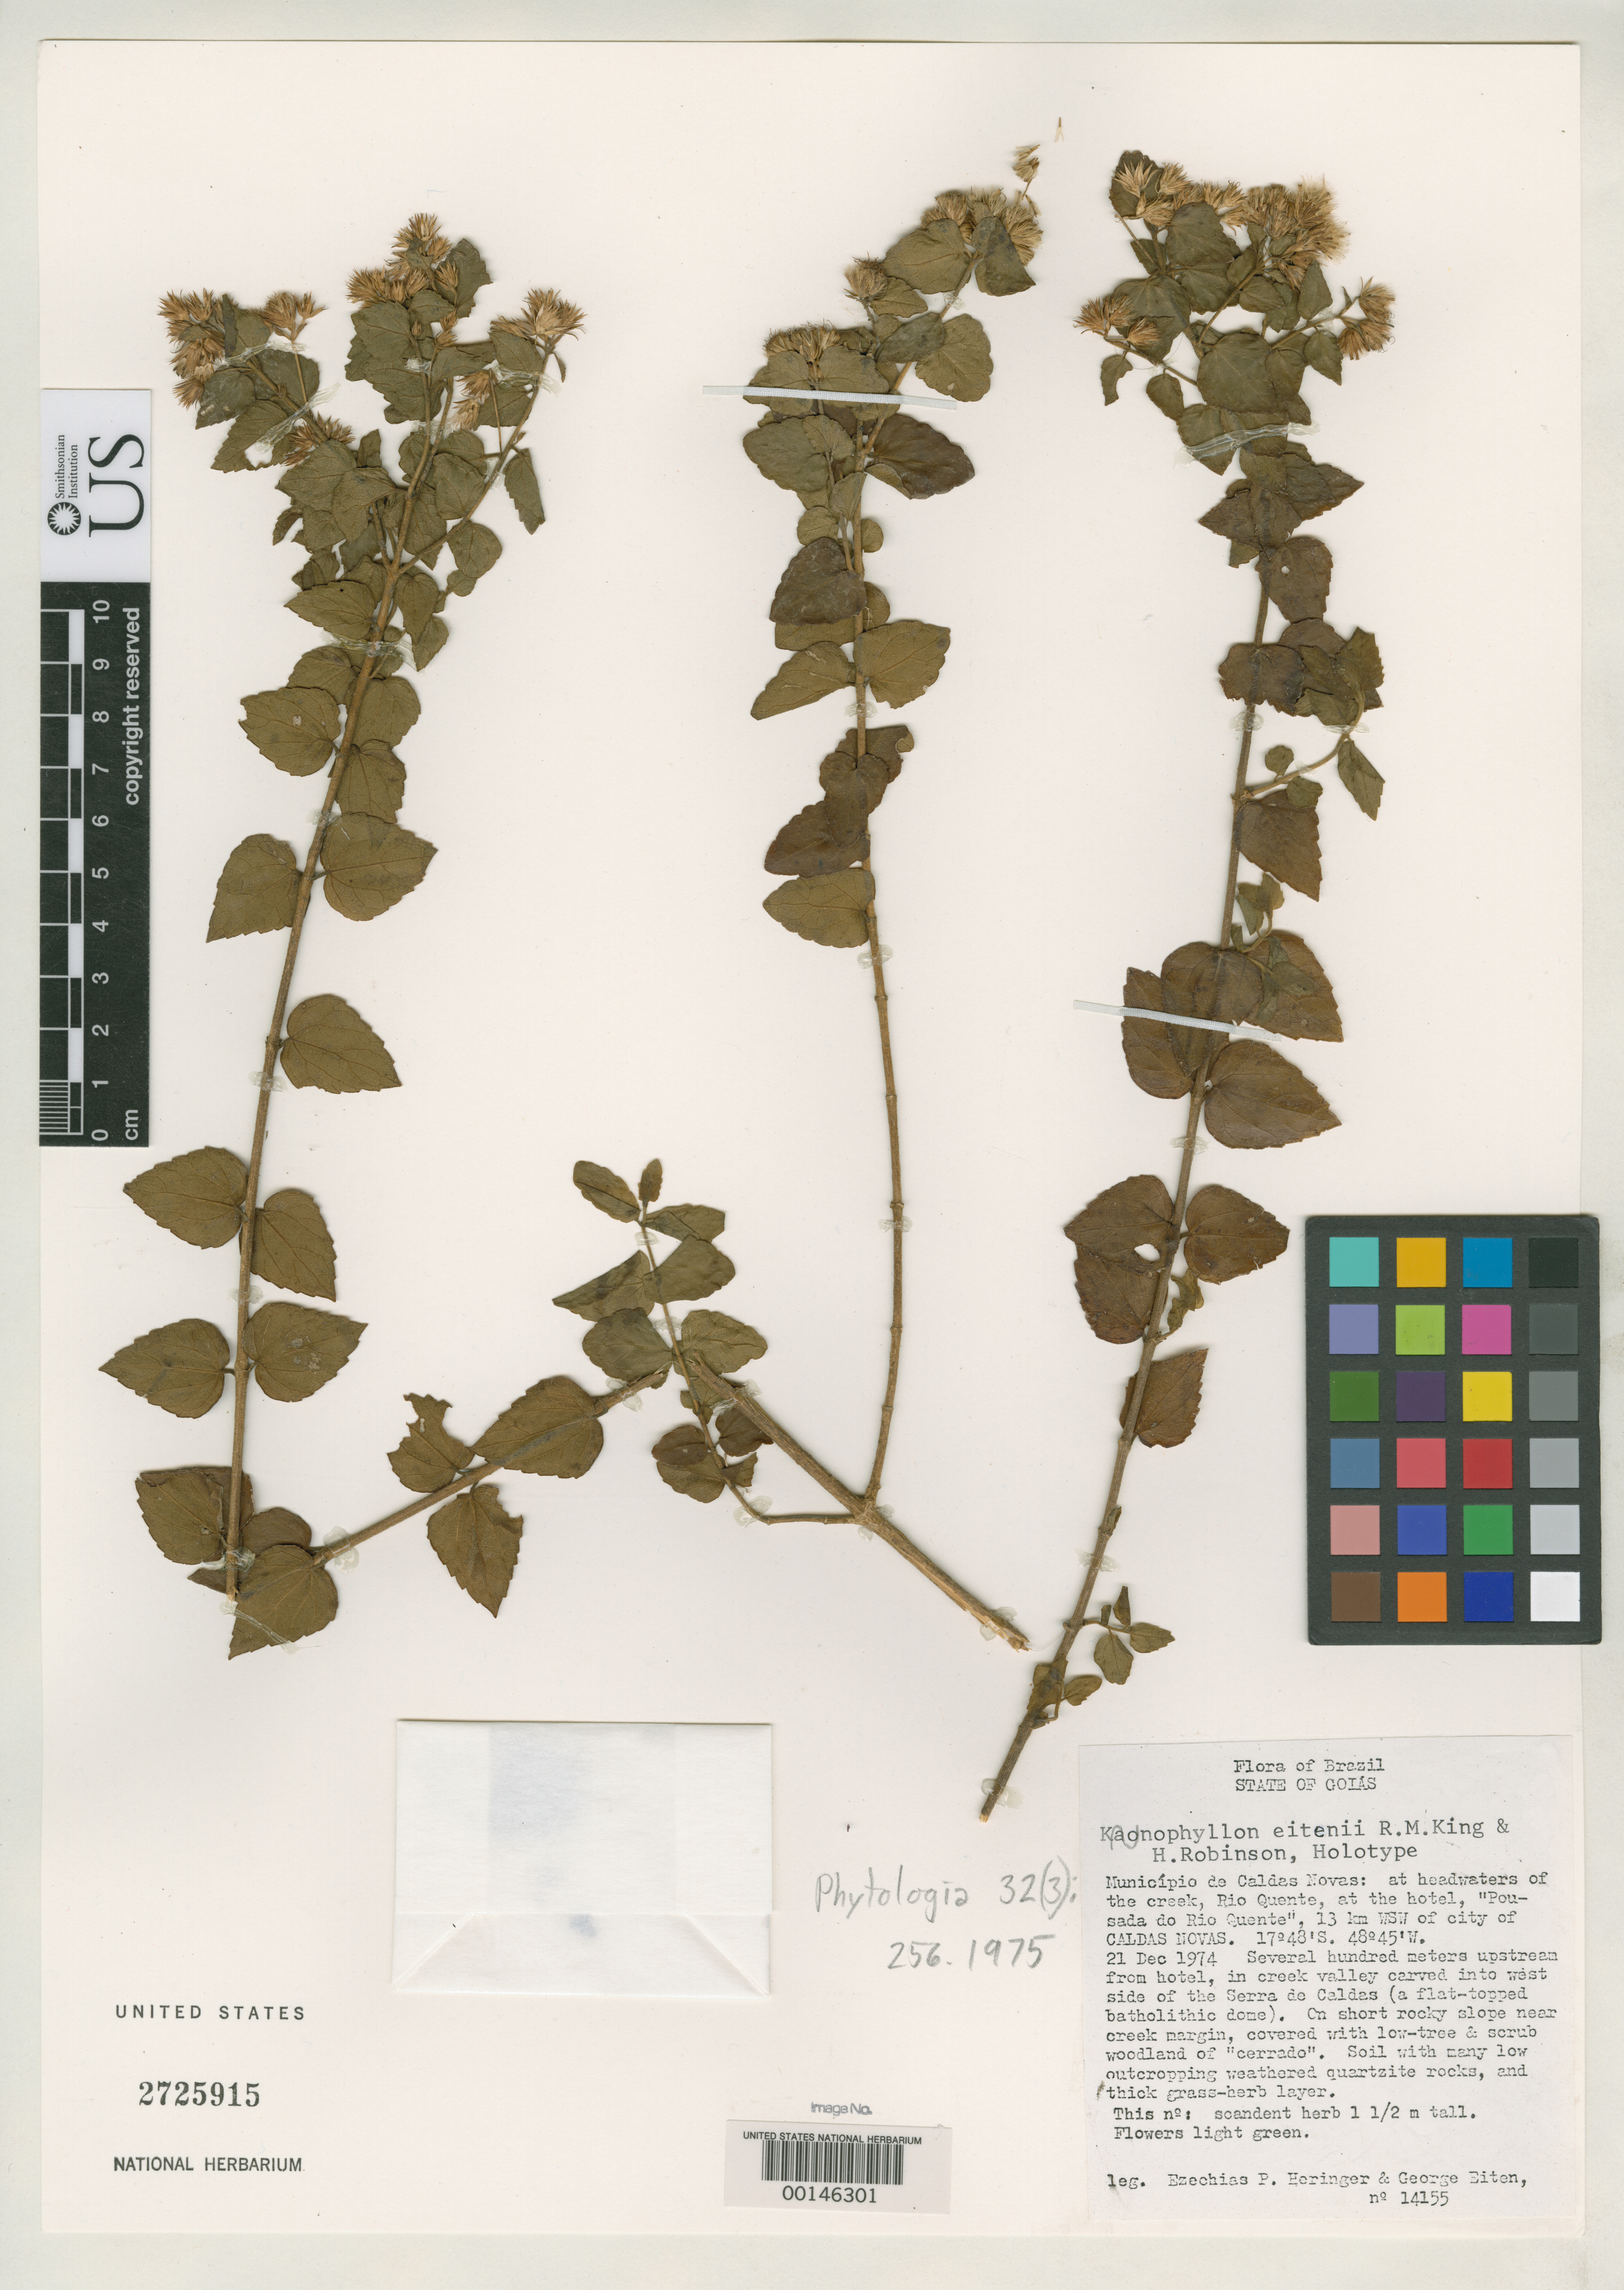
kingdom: Plantae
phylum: Tracheophyta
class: Magnoliopsida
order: Asterales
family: Asteraceae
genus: Koanophyllon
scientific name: Koanophyllon eitenii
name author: R.M. King & H. Rob.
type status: Holotype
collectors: E. P. Heringer & G. Eiten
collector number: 14155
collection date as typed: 21 Dec 1974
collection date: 1974-12-21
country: Brazil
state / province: Goiás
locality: Caldas Novas, headwaters of Rio Quente.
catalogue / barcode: US 2725915